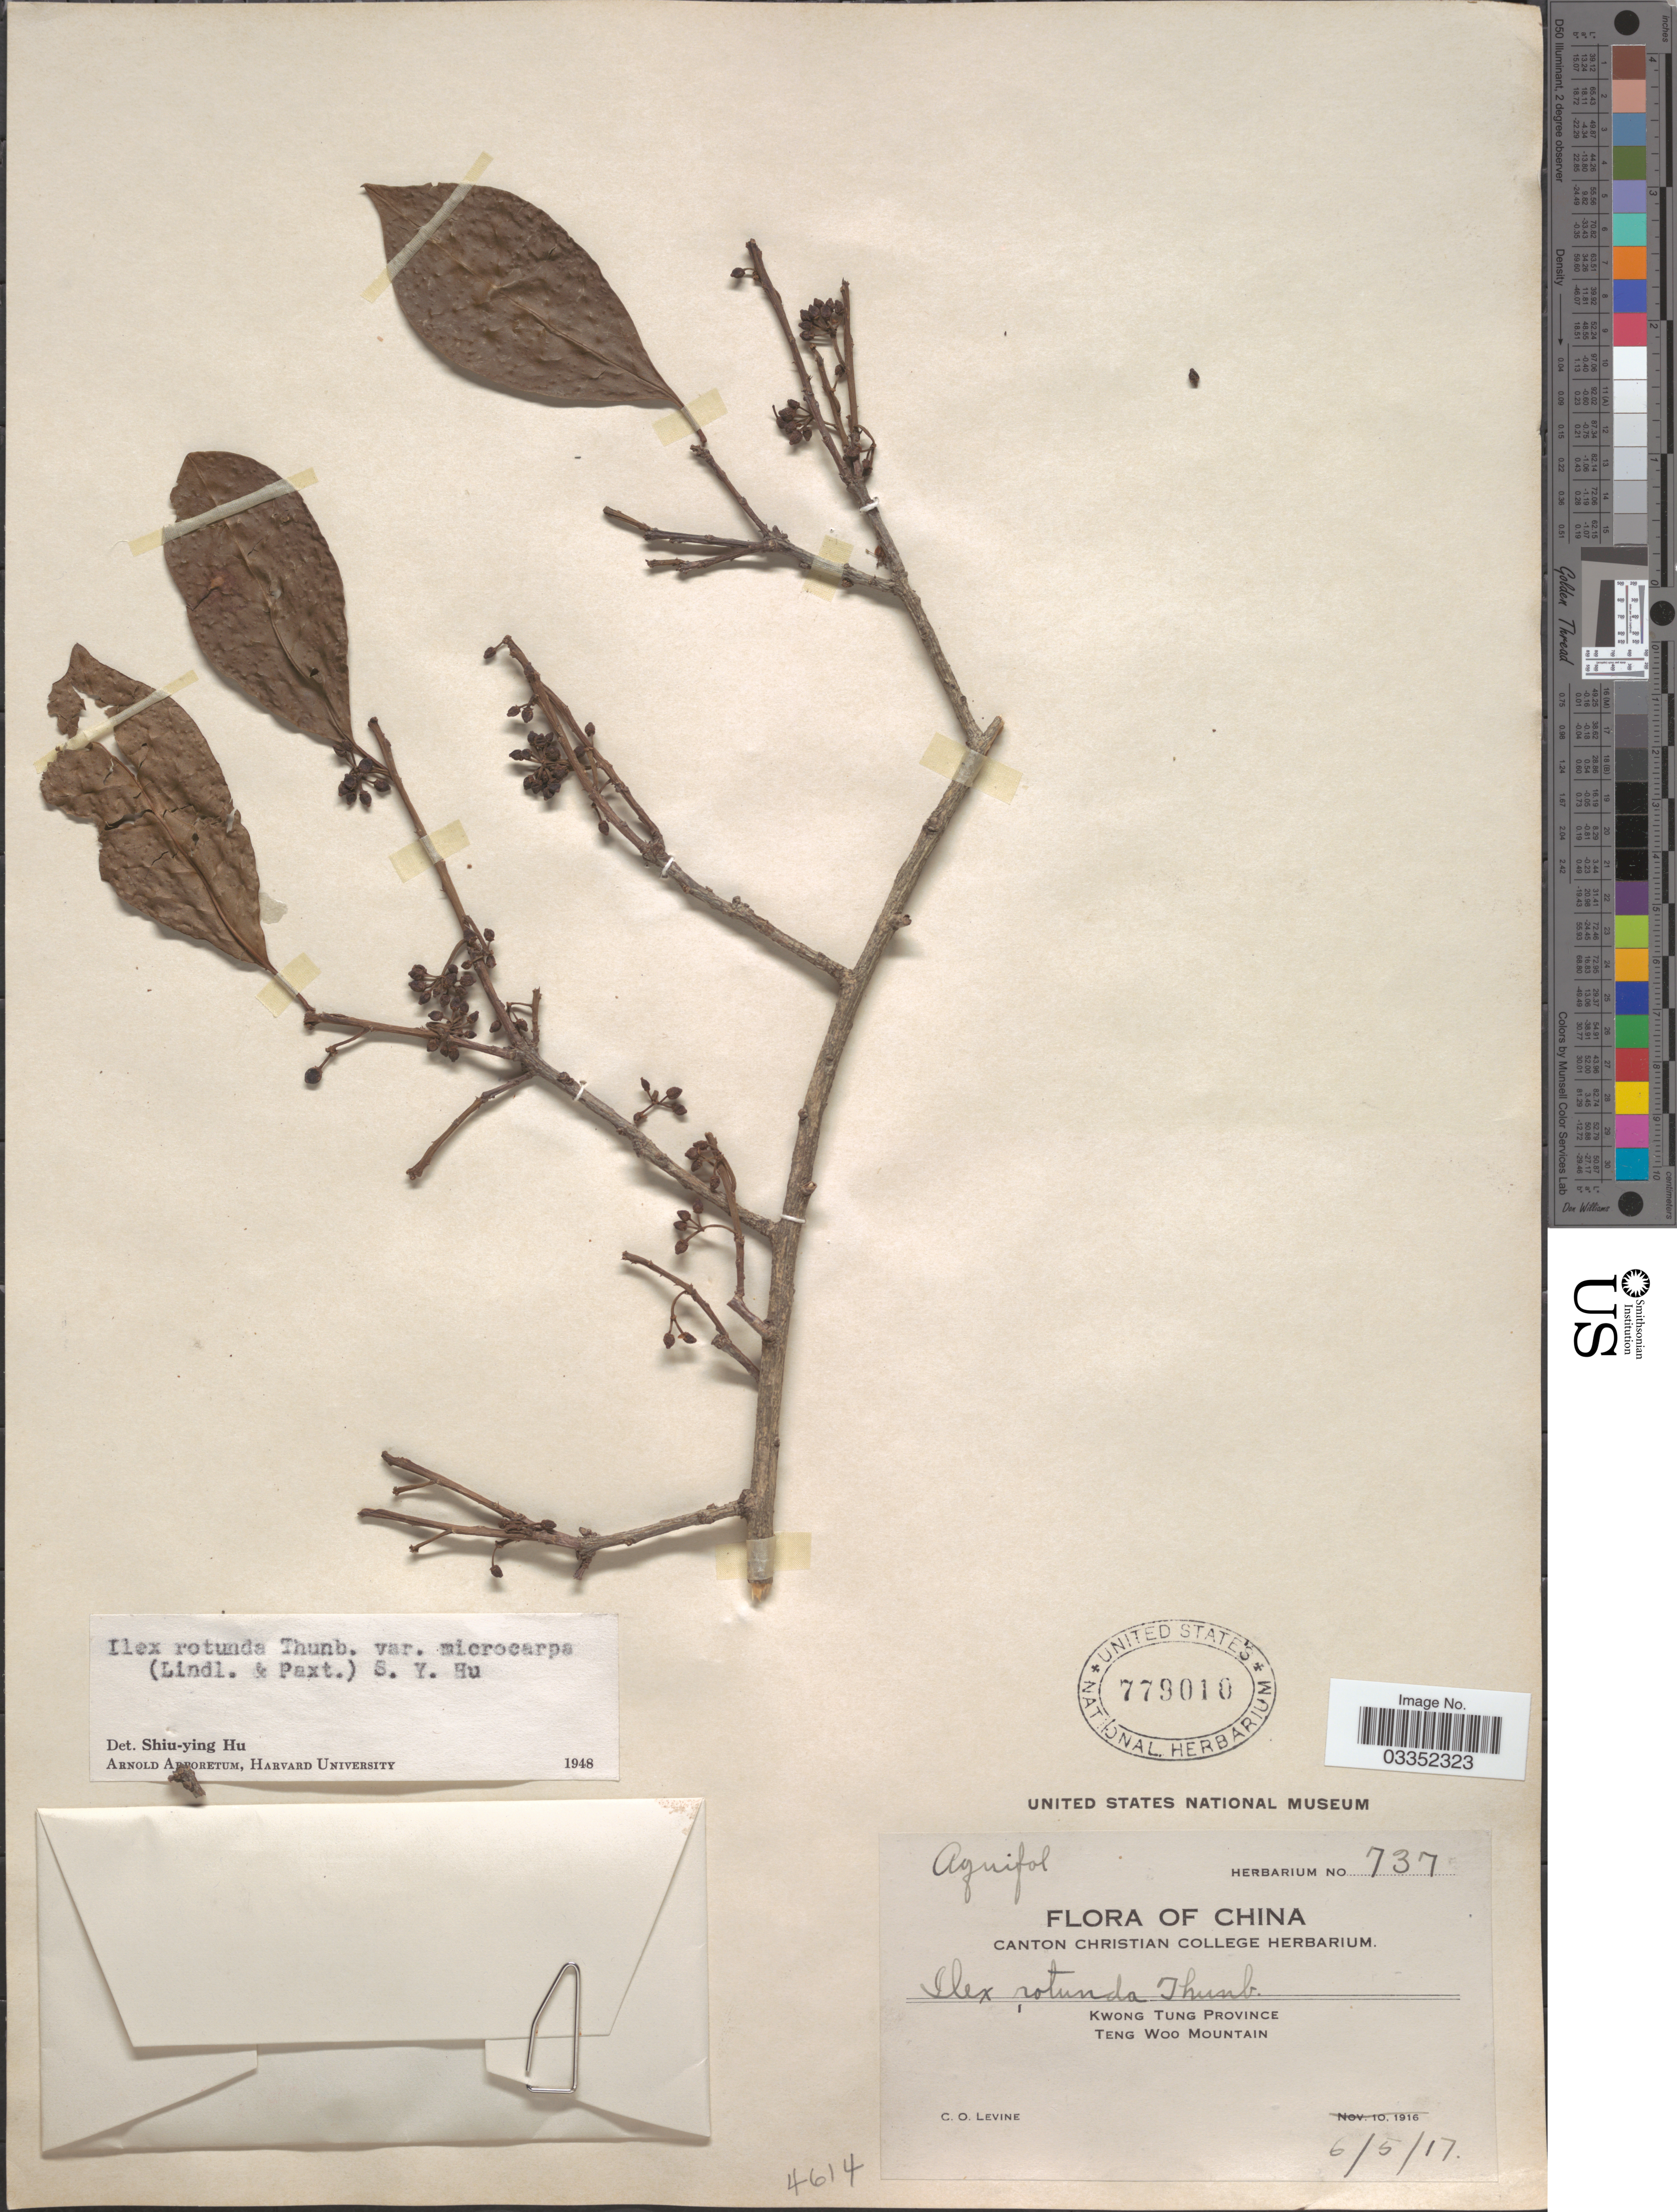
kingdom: Plantae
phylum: Tracheophyta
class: Magnoliopsida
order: Aquifoliales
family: Aquifoliaceae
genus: Ilex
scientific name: Ilex rotunda var. microcarpa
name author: (Lindl. ex Paxton) S.Y. Hu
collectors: C. O. Levine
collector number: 737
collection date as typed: Transcribed d/m/y: 6/5/17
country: China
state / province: Guangdong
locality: Kwong Tung Province, Teng Woo Mountain.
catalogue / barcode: US 779010